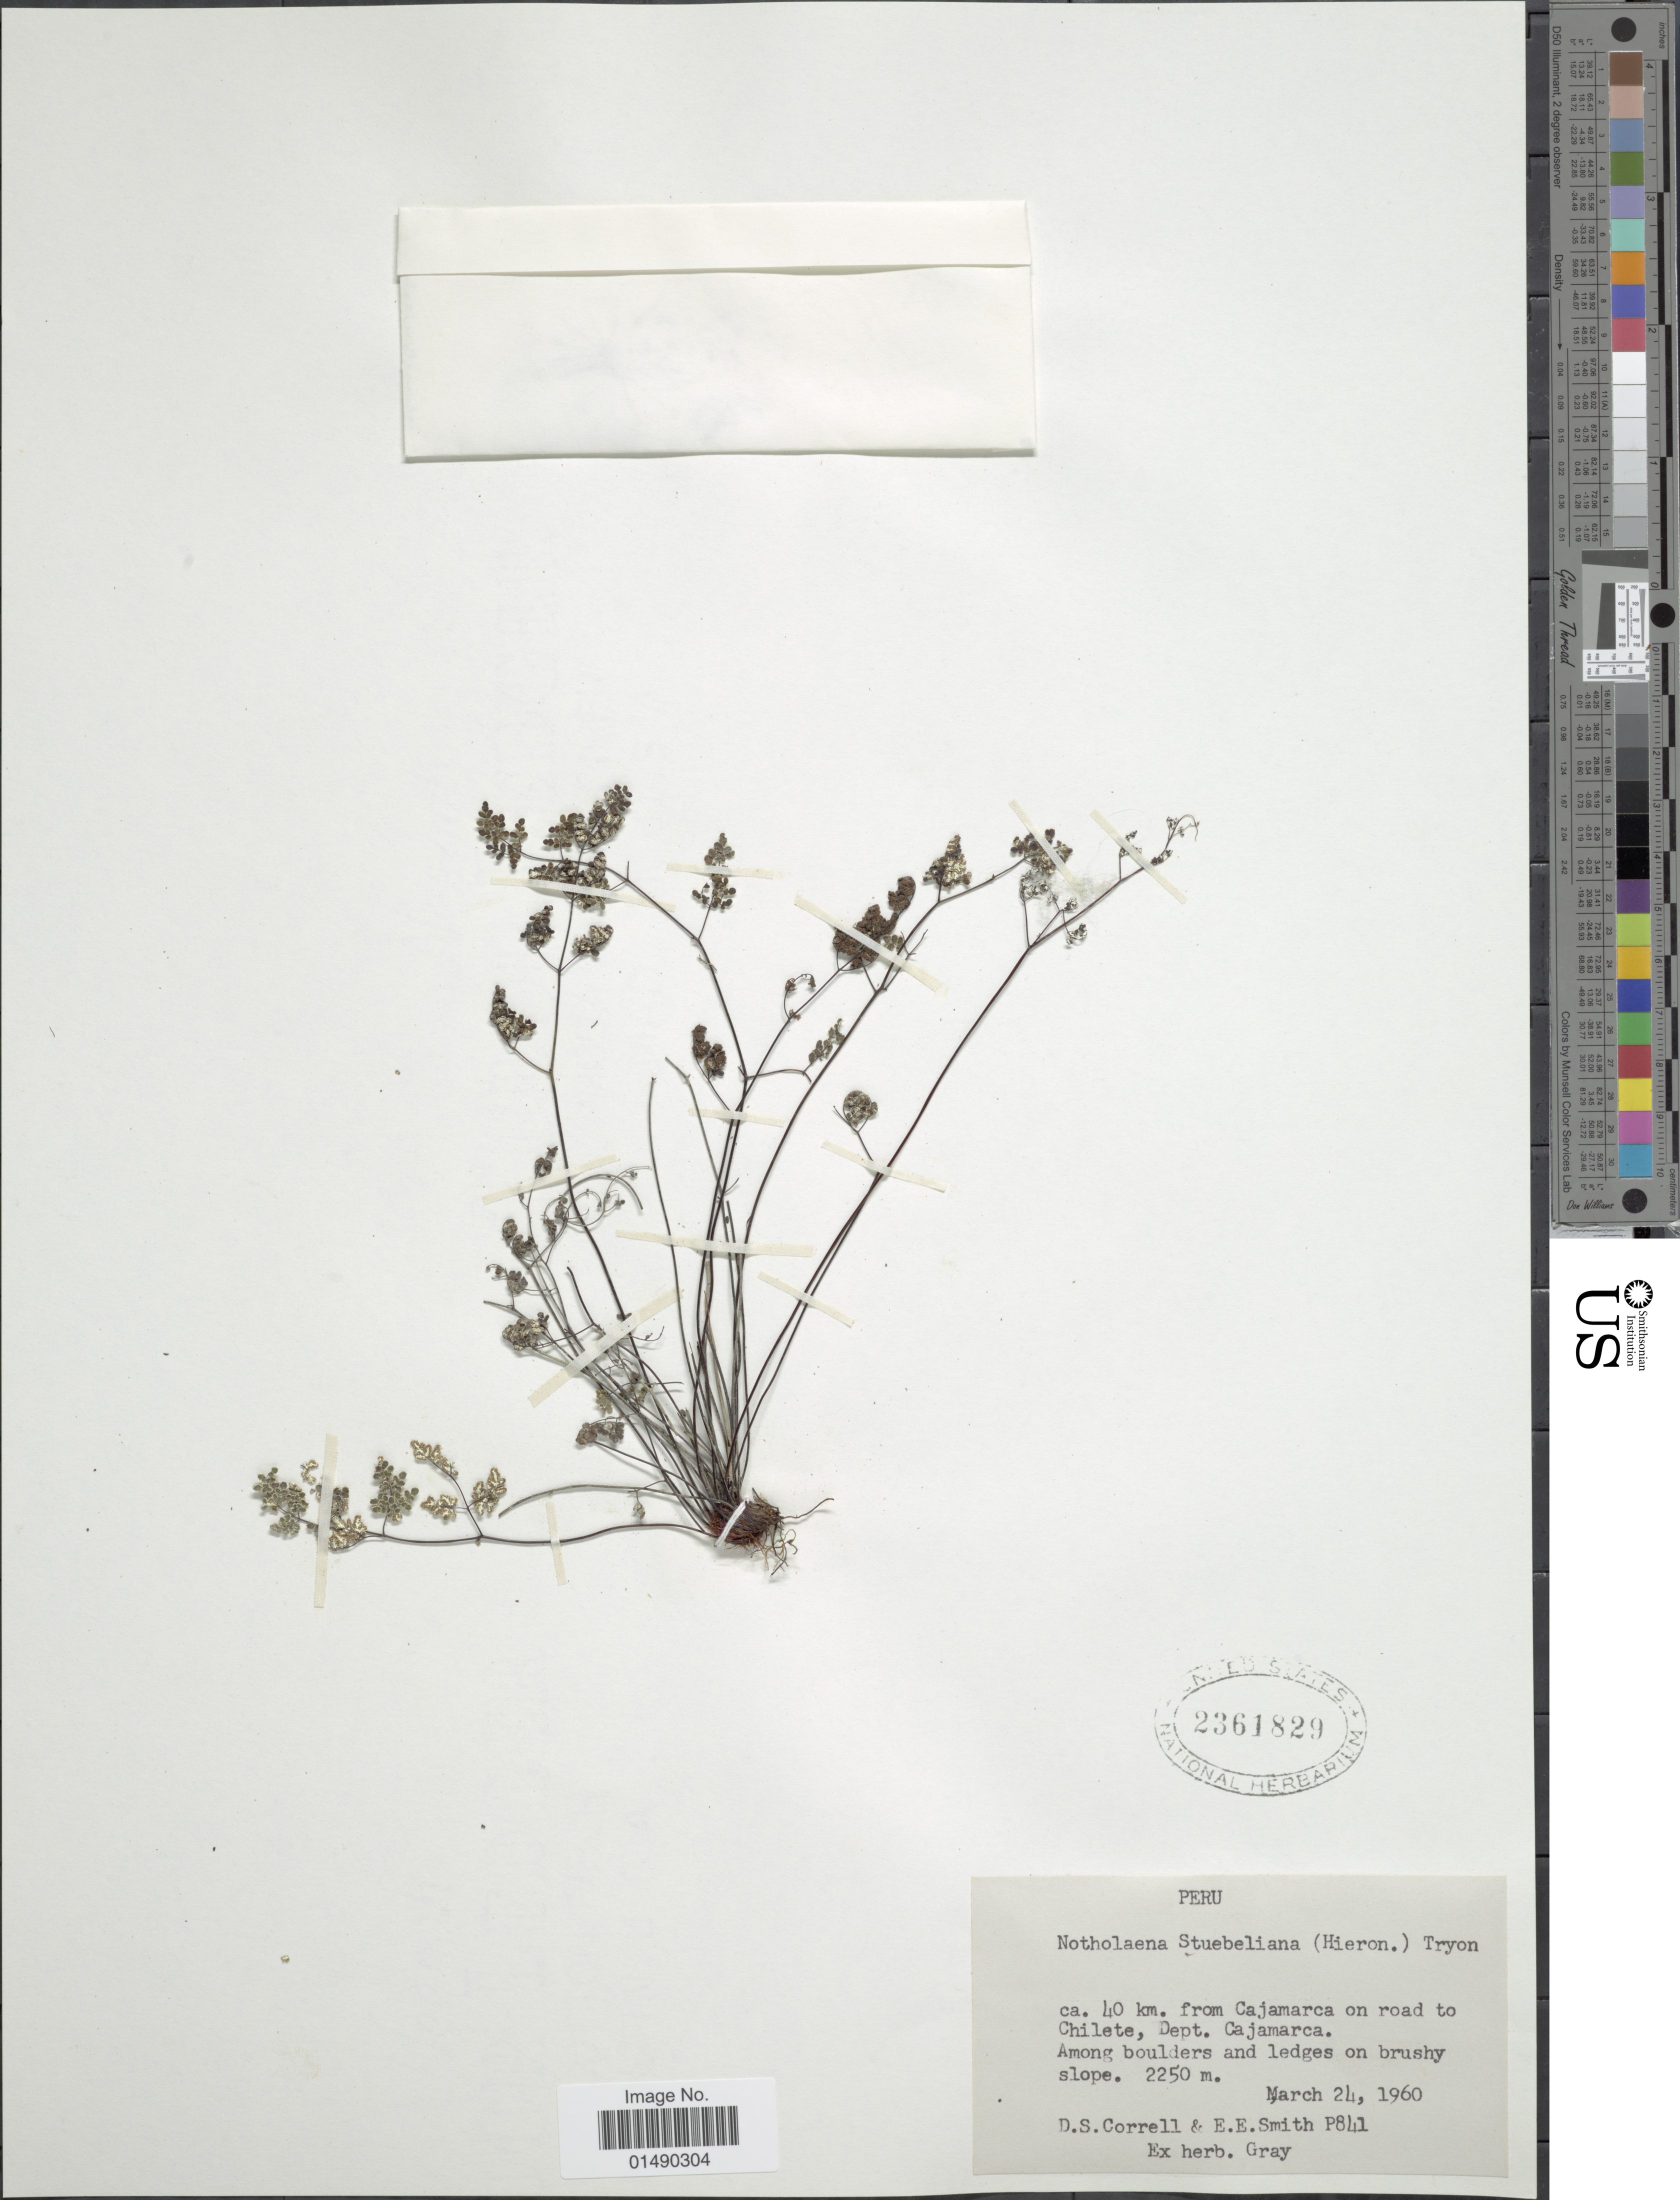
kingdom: Plantae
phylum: Tracheophyta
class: Polypodiopsida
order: Polypodiales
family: Pteridaceae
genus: Argyrochosma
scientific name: Argyrochosma stuebeliana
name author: (Hieron.) Windham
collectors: D. S. Correll & E. E. Smith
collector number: P841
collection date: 1960-03-24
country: Peru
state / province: Cajamarca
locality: Peru, ca 40 km. from Cajamarca on road to Chilete, Dept. Cajamarca.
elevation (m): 2250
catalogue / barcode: US 2361829